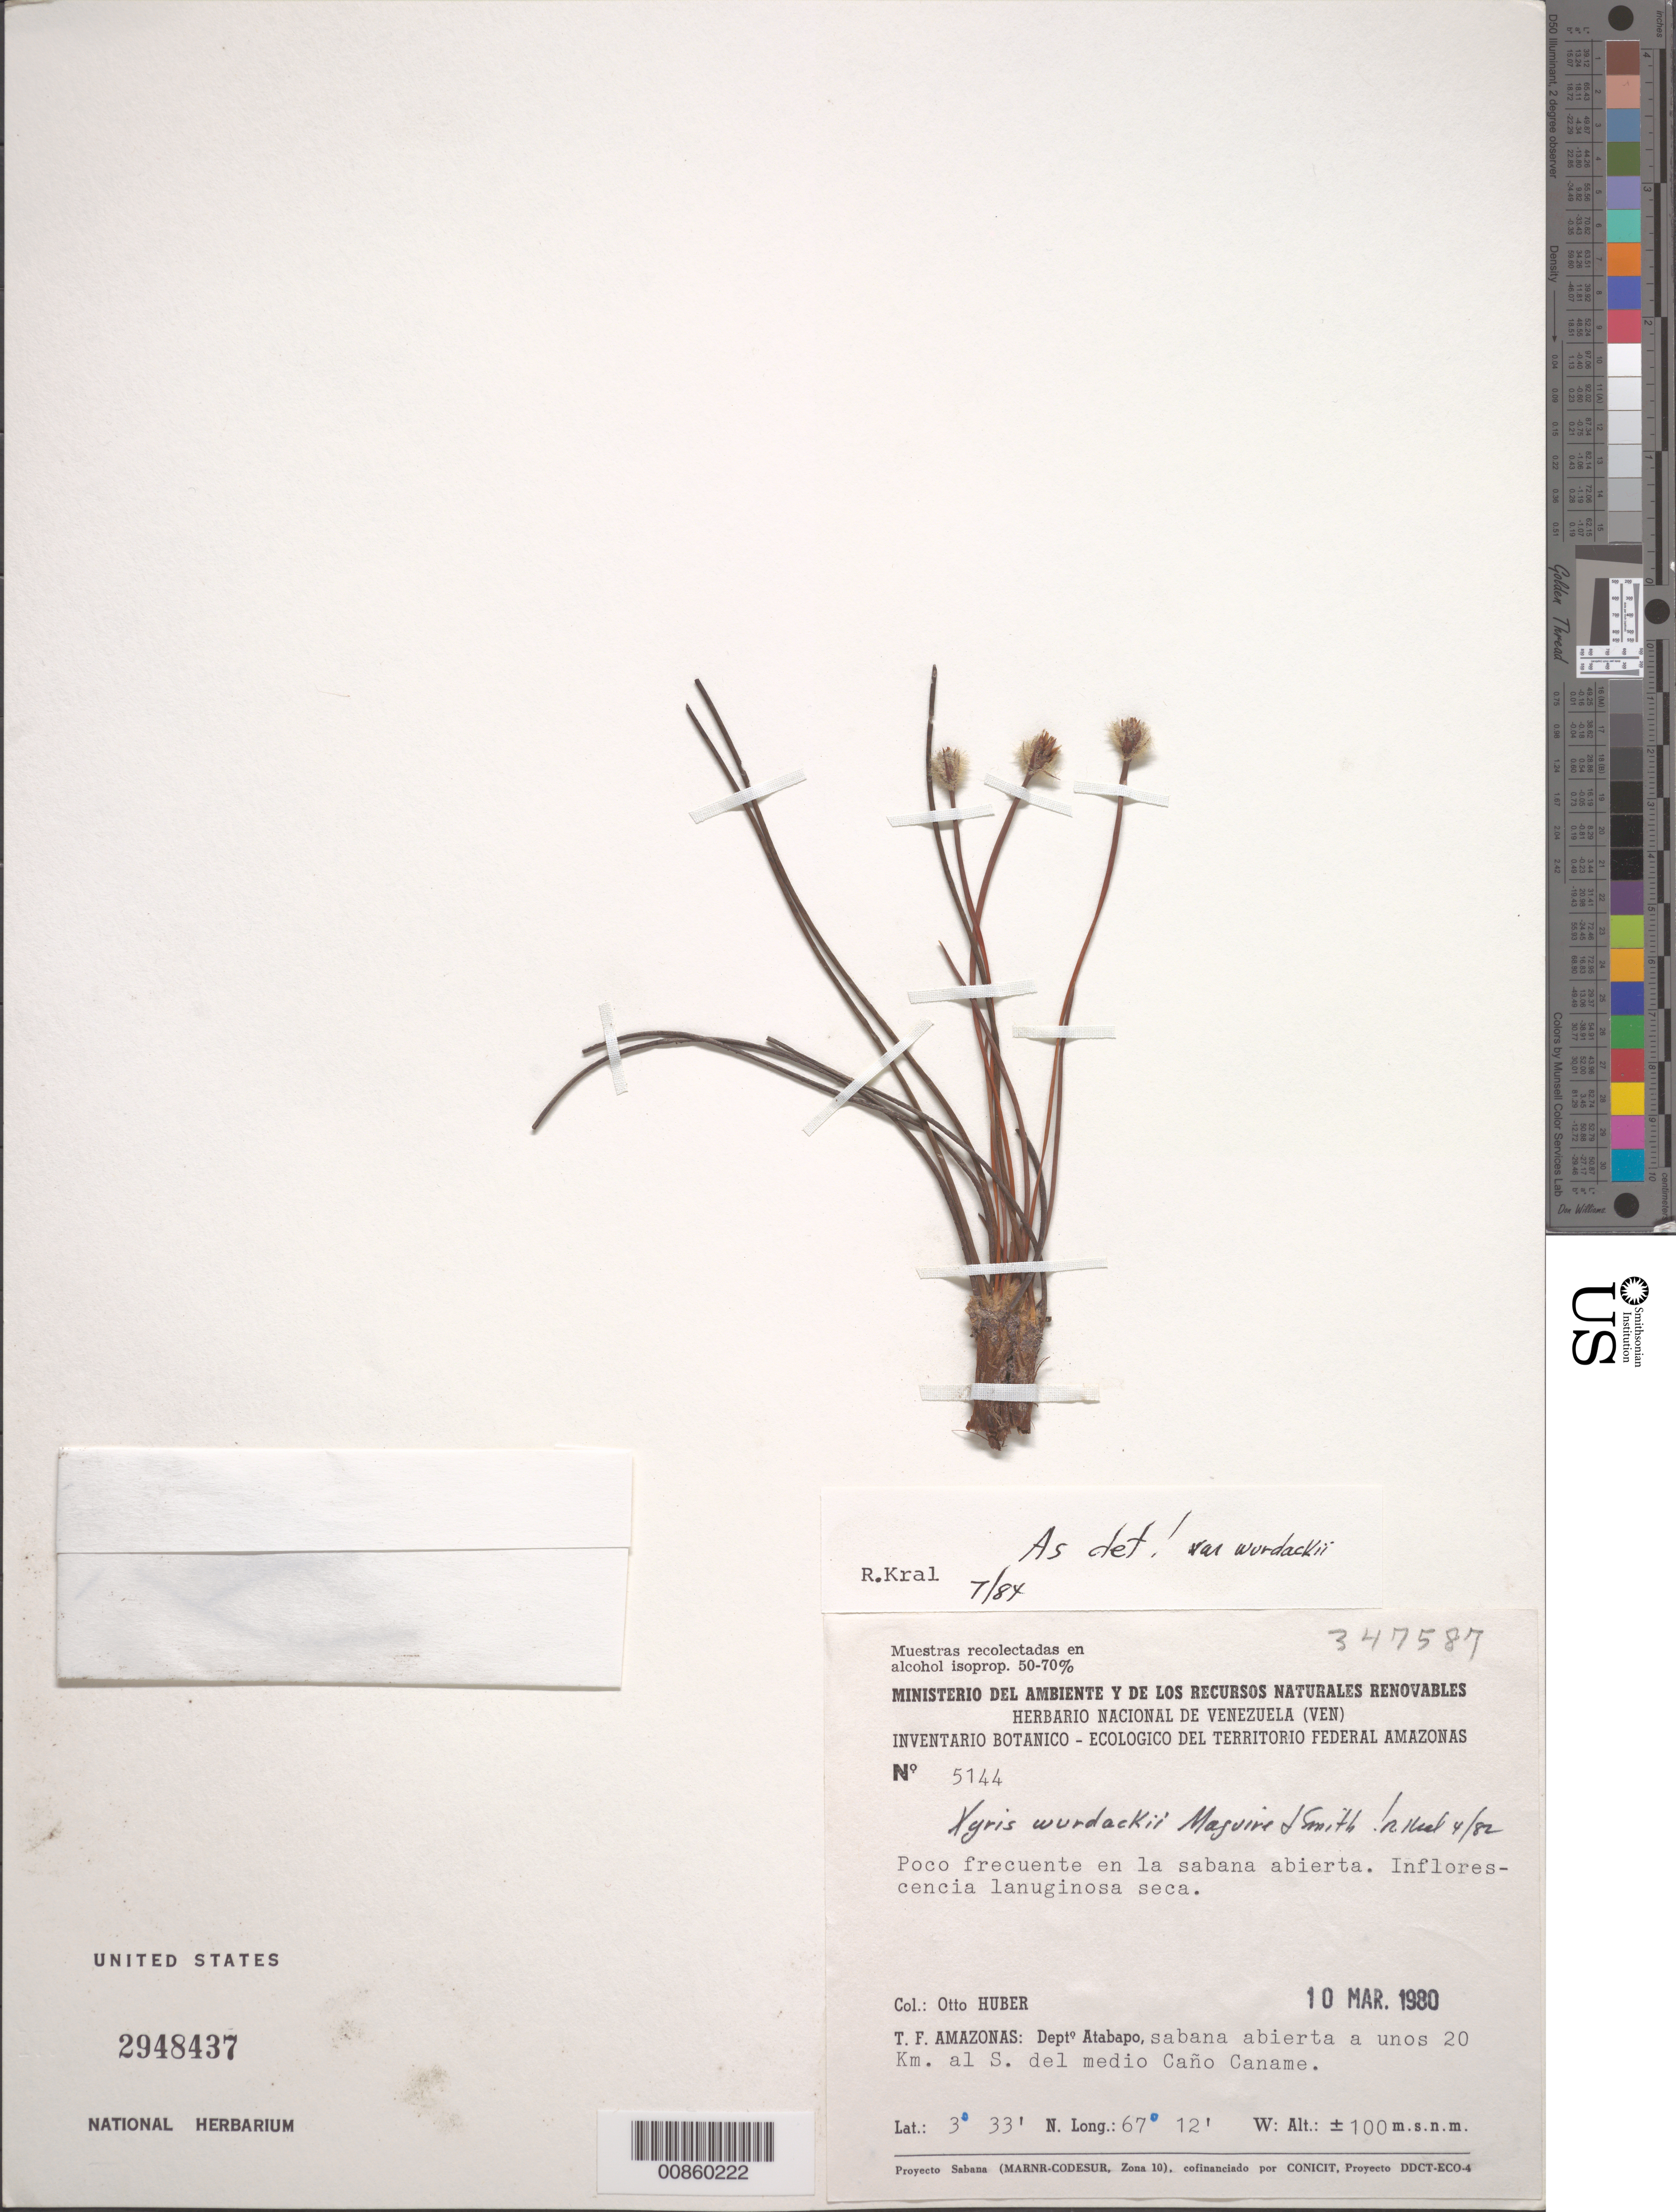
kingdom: Plantae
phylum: Tracheophyta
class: Liliopsida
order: Poales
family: Xyridaceae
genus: Xyris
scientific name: Xyris wurdackii var. wurdackii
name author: Maguire & L.B. Sm.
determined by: Kral, Robert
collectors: O. Huber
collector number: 5144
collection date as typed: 10-Mar-80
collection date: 1980-03-10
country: Venezuela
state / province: Amazonas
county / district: Atabapo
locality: Medio Caño Caname, 20 km al S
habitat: Sabana abierta.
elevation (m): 100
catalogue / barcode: US 2948437